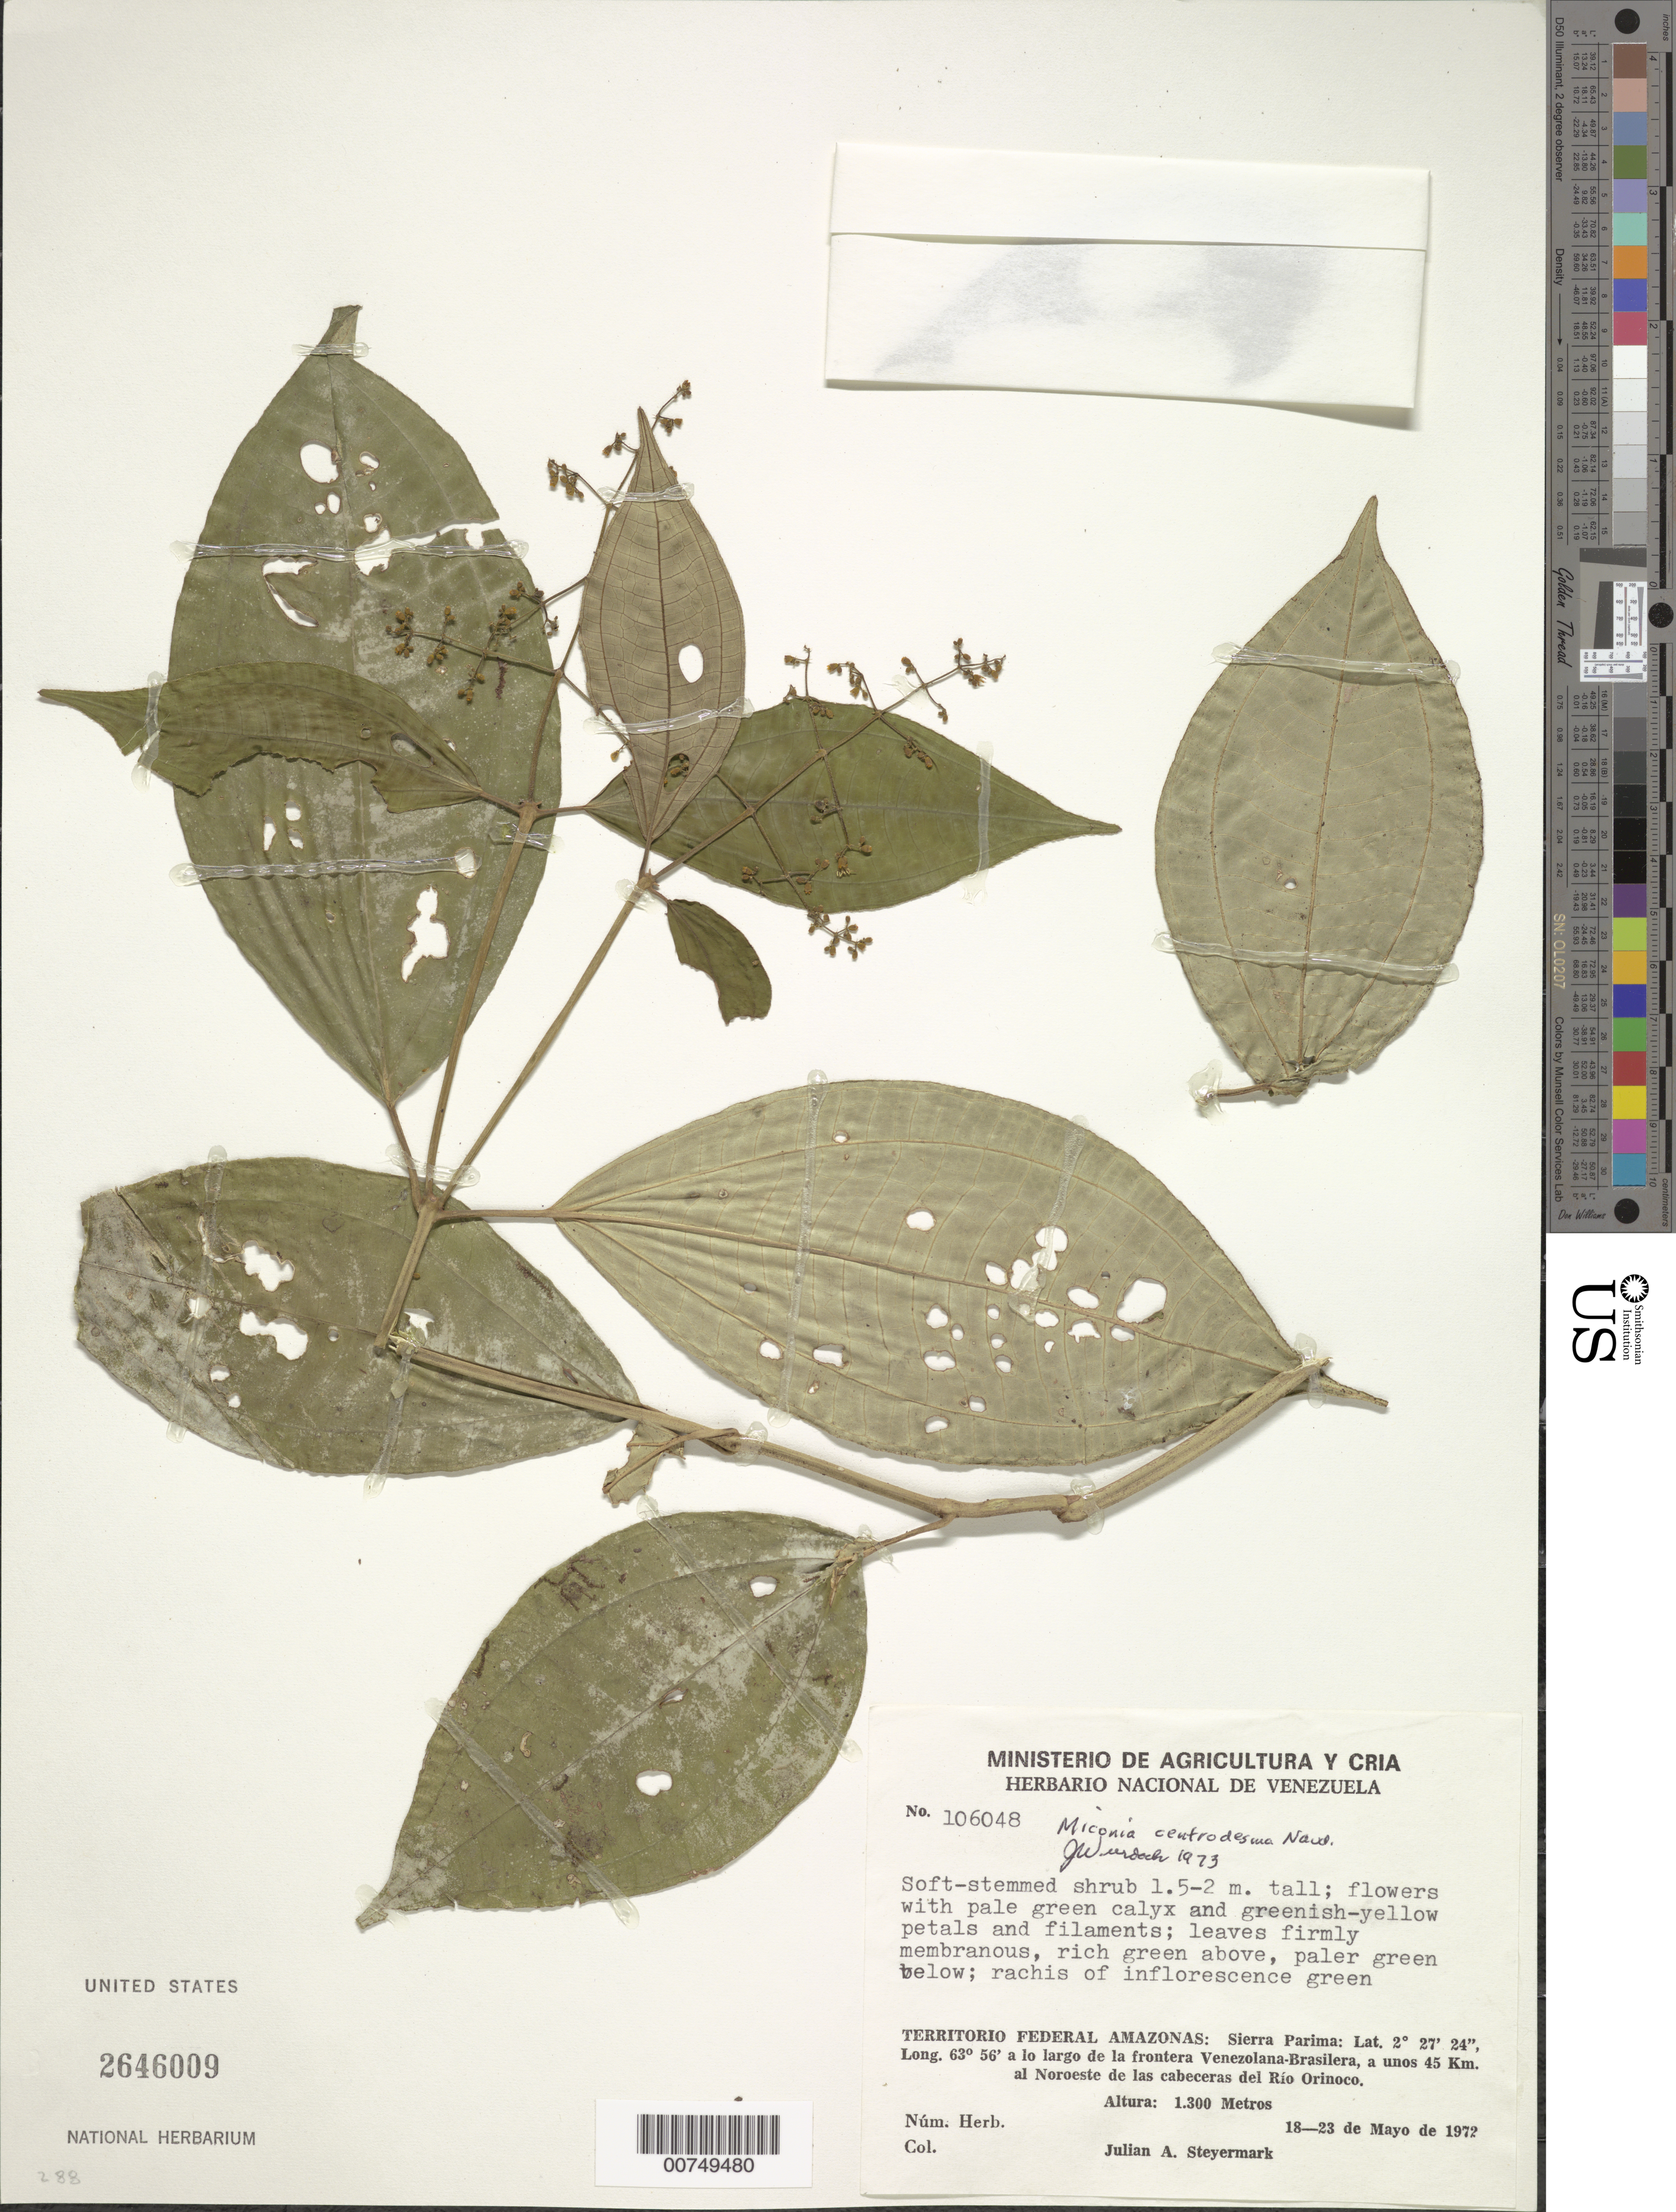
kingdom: Plantae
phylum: Tracheophyta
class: Magnoliopsida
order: Myrtales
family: Melastomataceae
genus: Miconia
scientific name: Miconia centrodesma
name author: Naudin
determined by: Wurdack, John J., (US), US (UNITED STATES)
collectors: J. Steyermark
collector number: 106048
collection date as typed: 18-May-72 to 23-May-72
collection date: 1972-05-18/1972-05-23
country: Venezuela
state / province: Amazonas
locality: Sierra Parima, la frontera Venezolana-Brasilera, a unos 45 km al noroeste de las cabeceras del Río Orinoco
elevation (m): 1300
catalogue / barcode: US 2646009